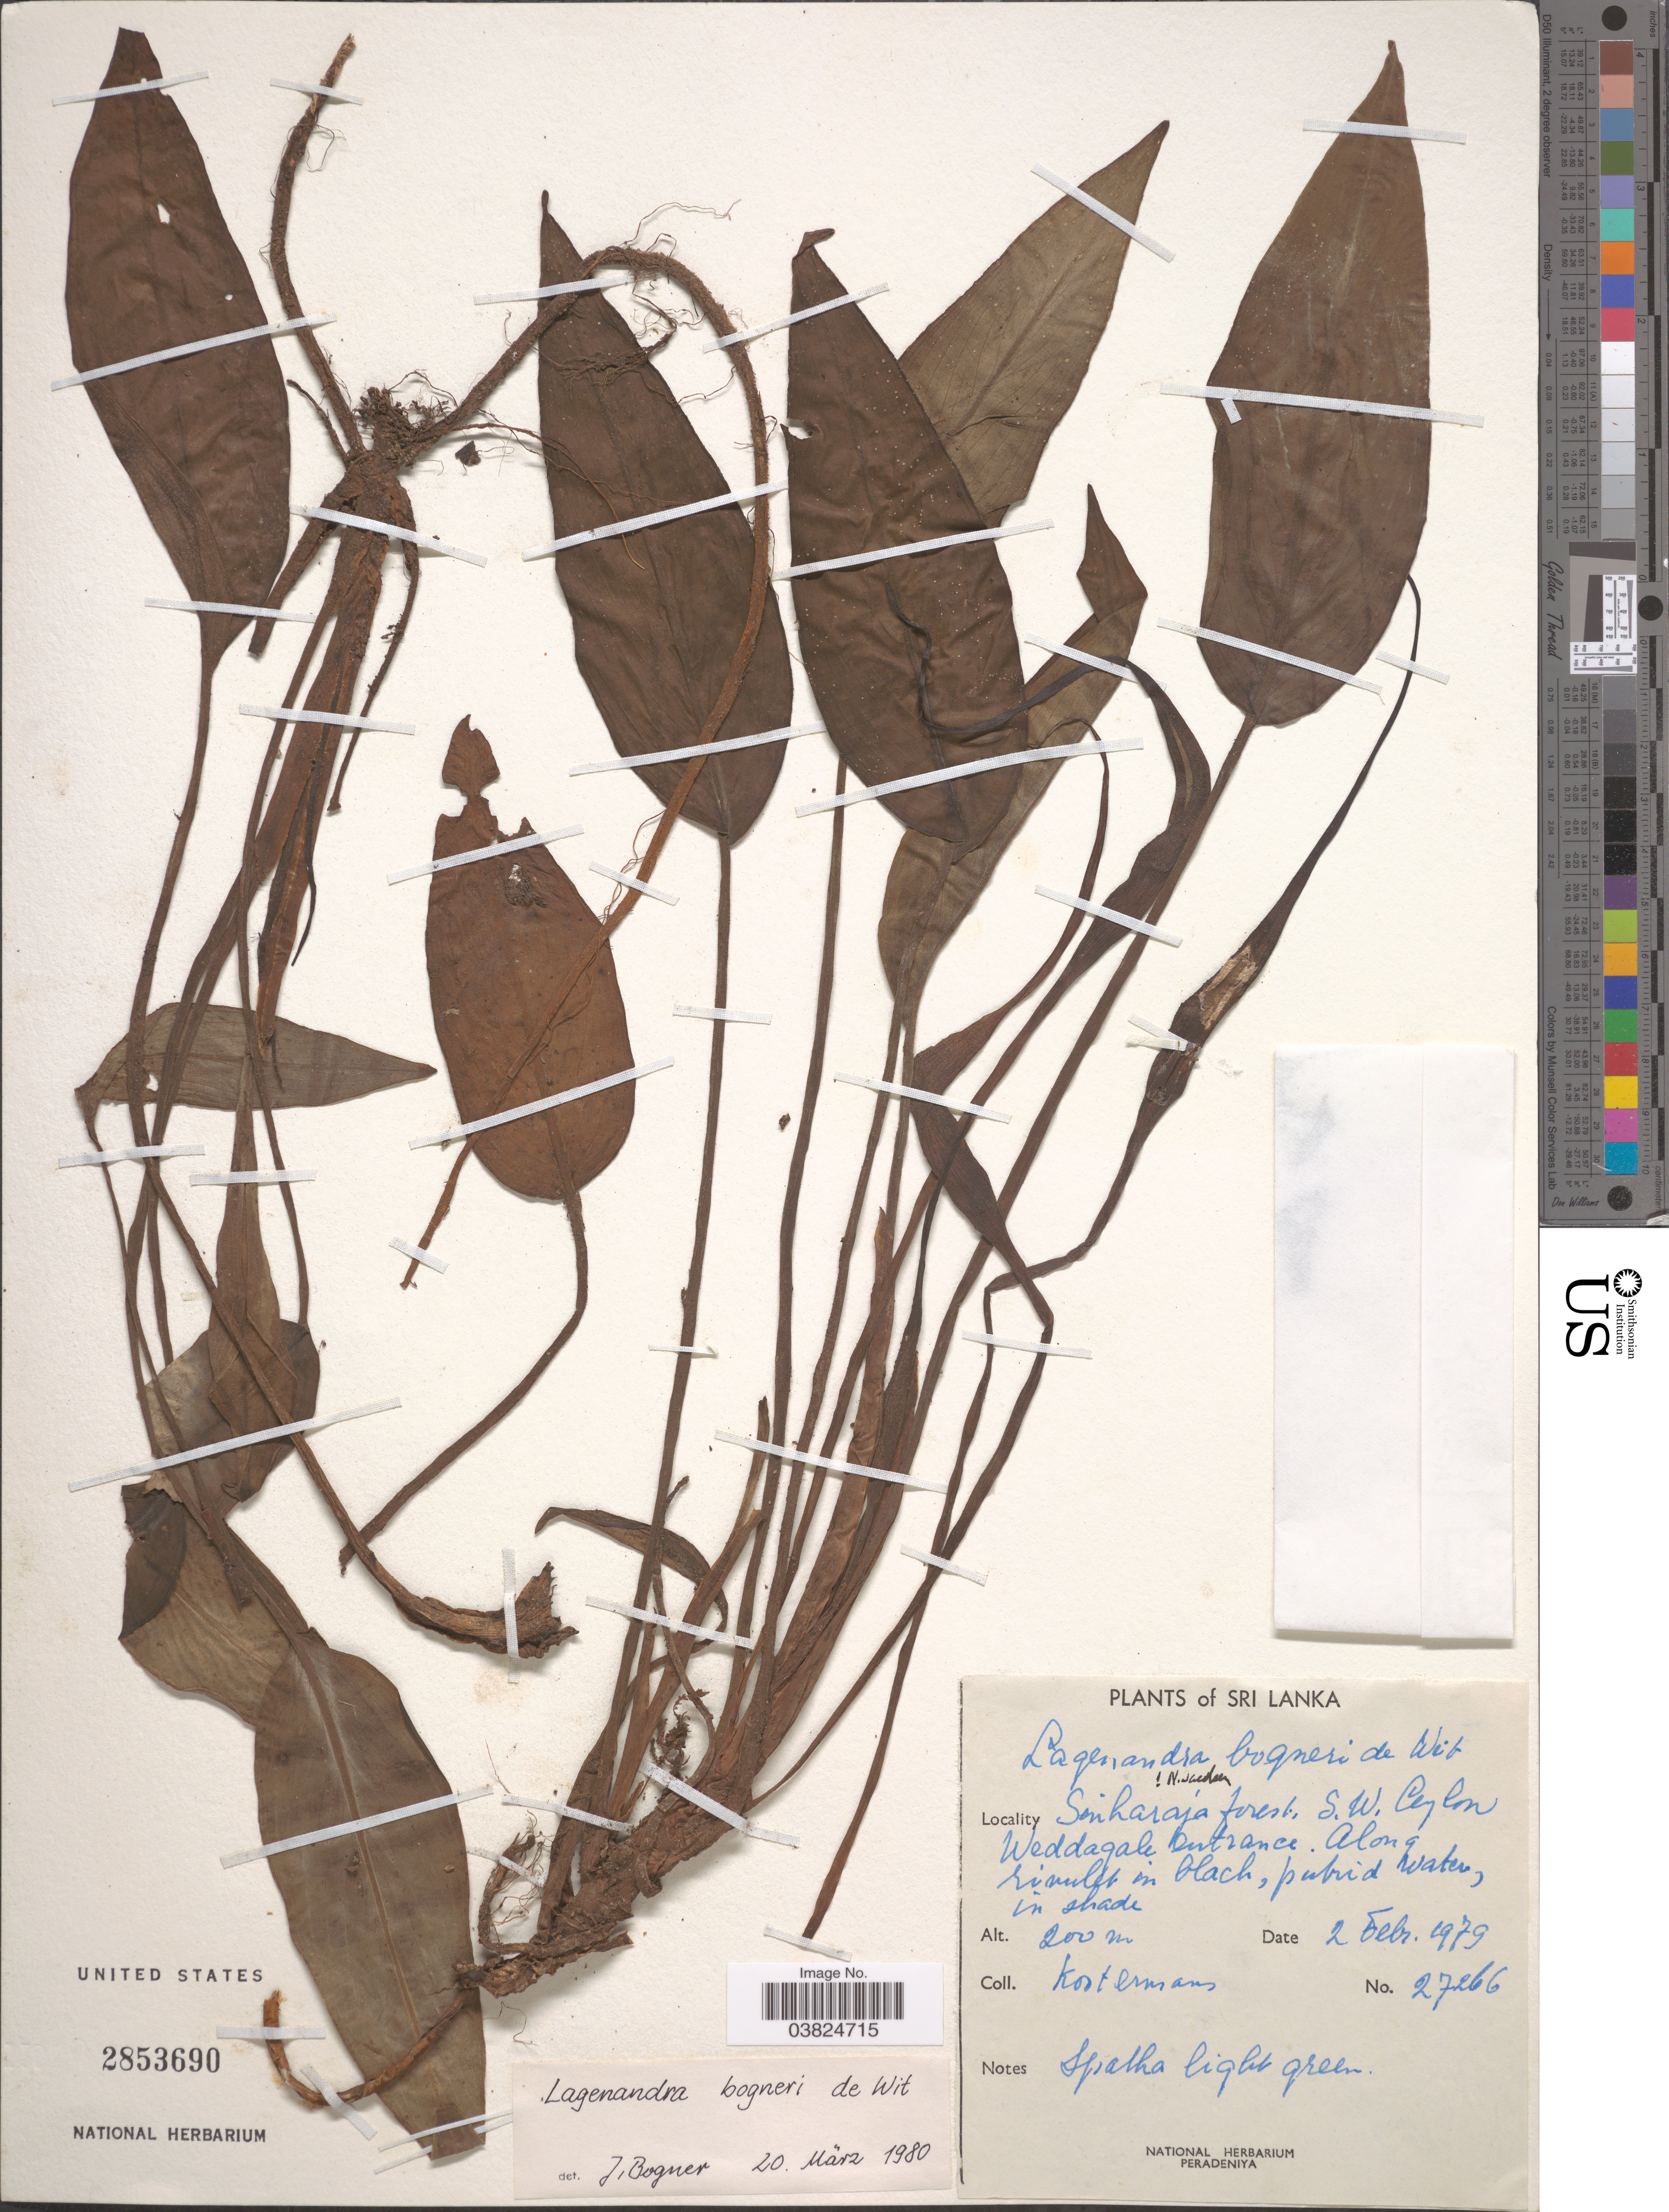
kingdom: Plantae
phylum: Tracheophyta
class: Liliopsida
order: Alismatales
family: Araceae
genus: Lagenandra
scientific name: Lagenandra bogneri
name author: de Wit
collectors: Kostermans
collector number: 27266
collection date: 1979-02-02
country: Sri Lanka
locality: Sinharaja forest, S.W. Ceylon. Weddagale entrance.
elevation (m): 200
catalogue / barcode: US 2853690